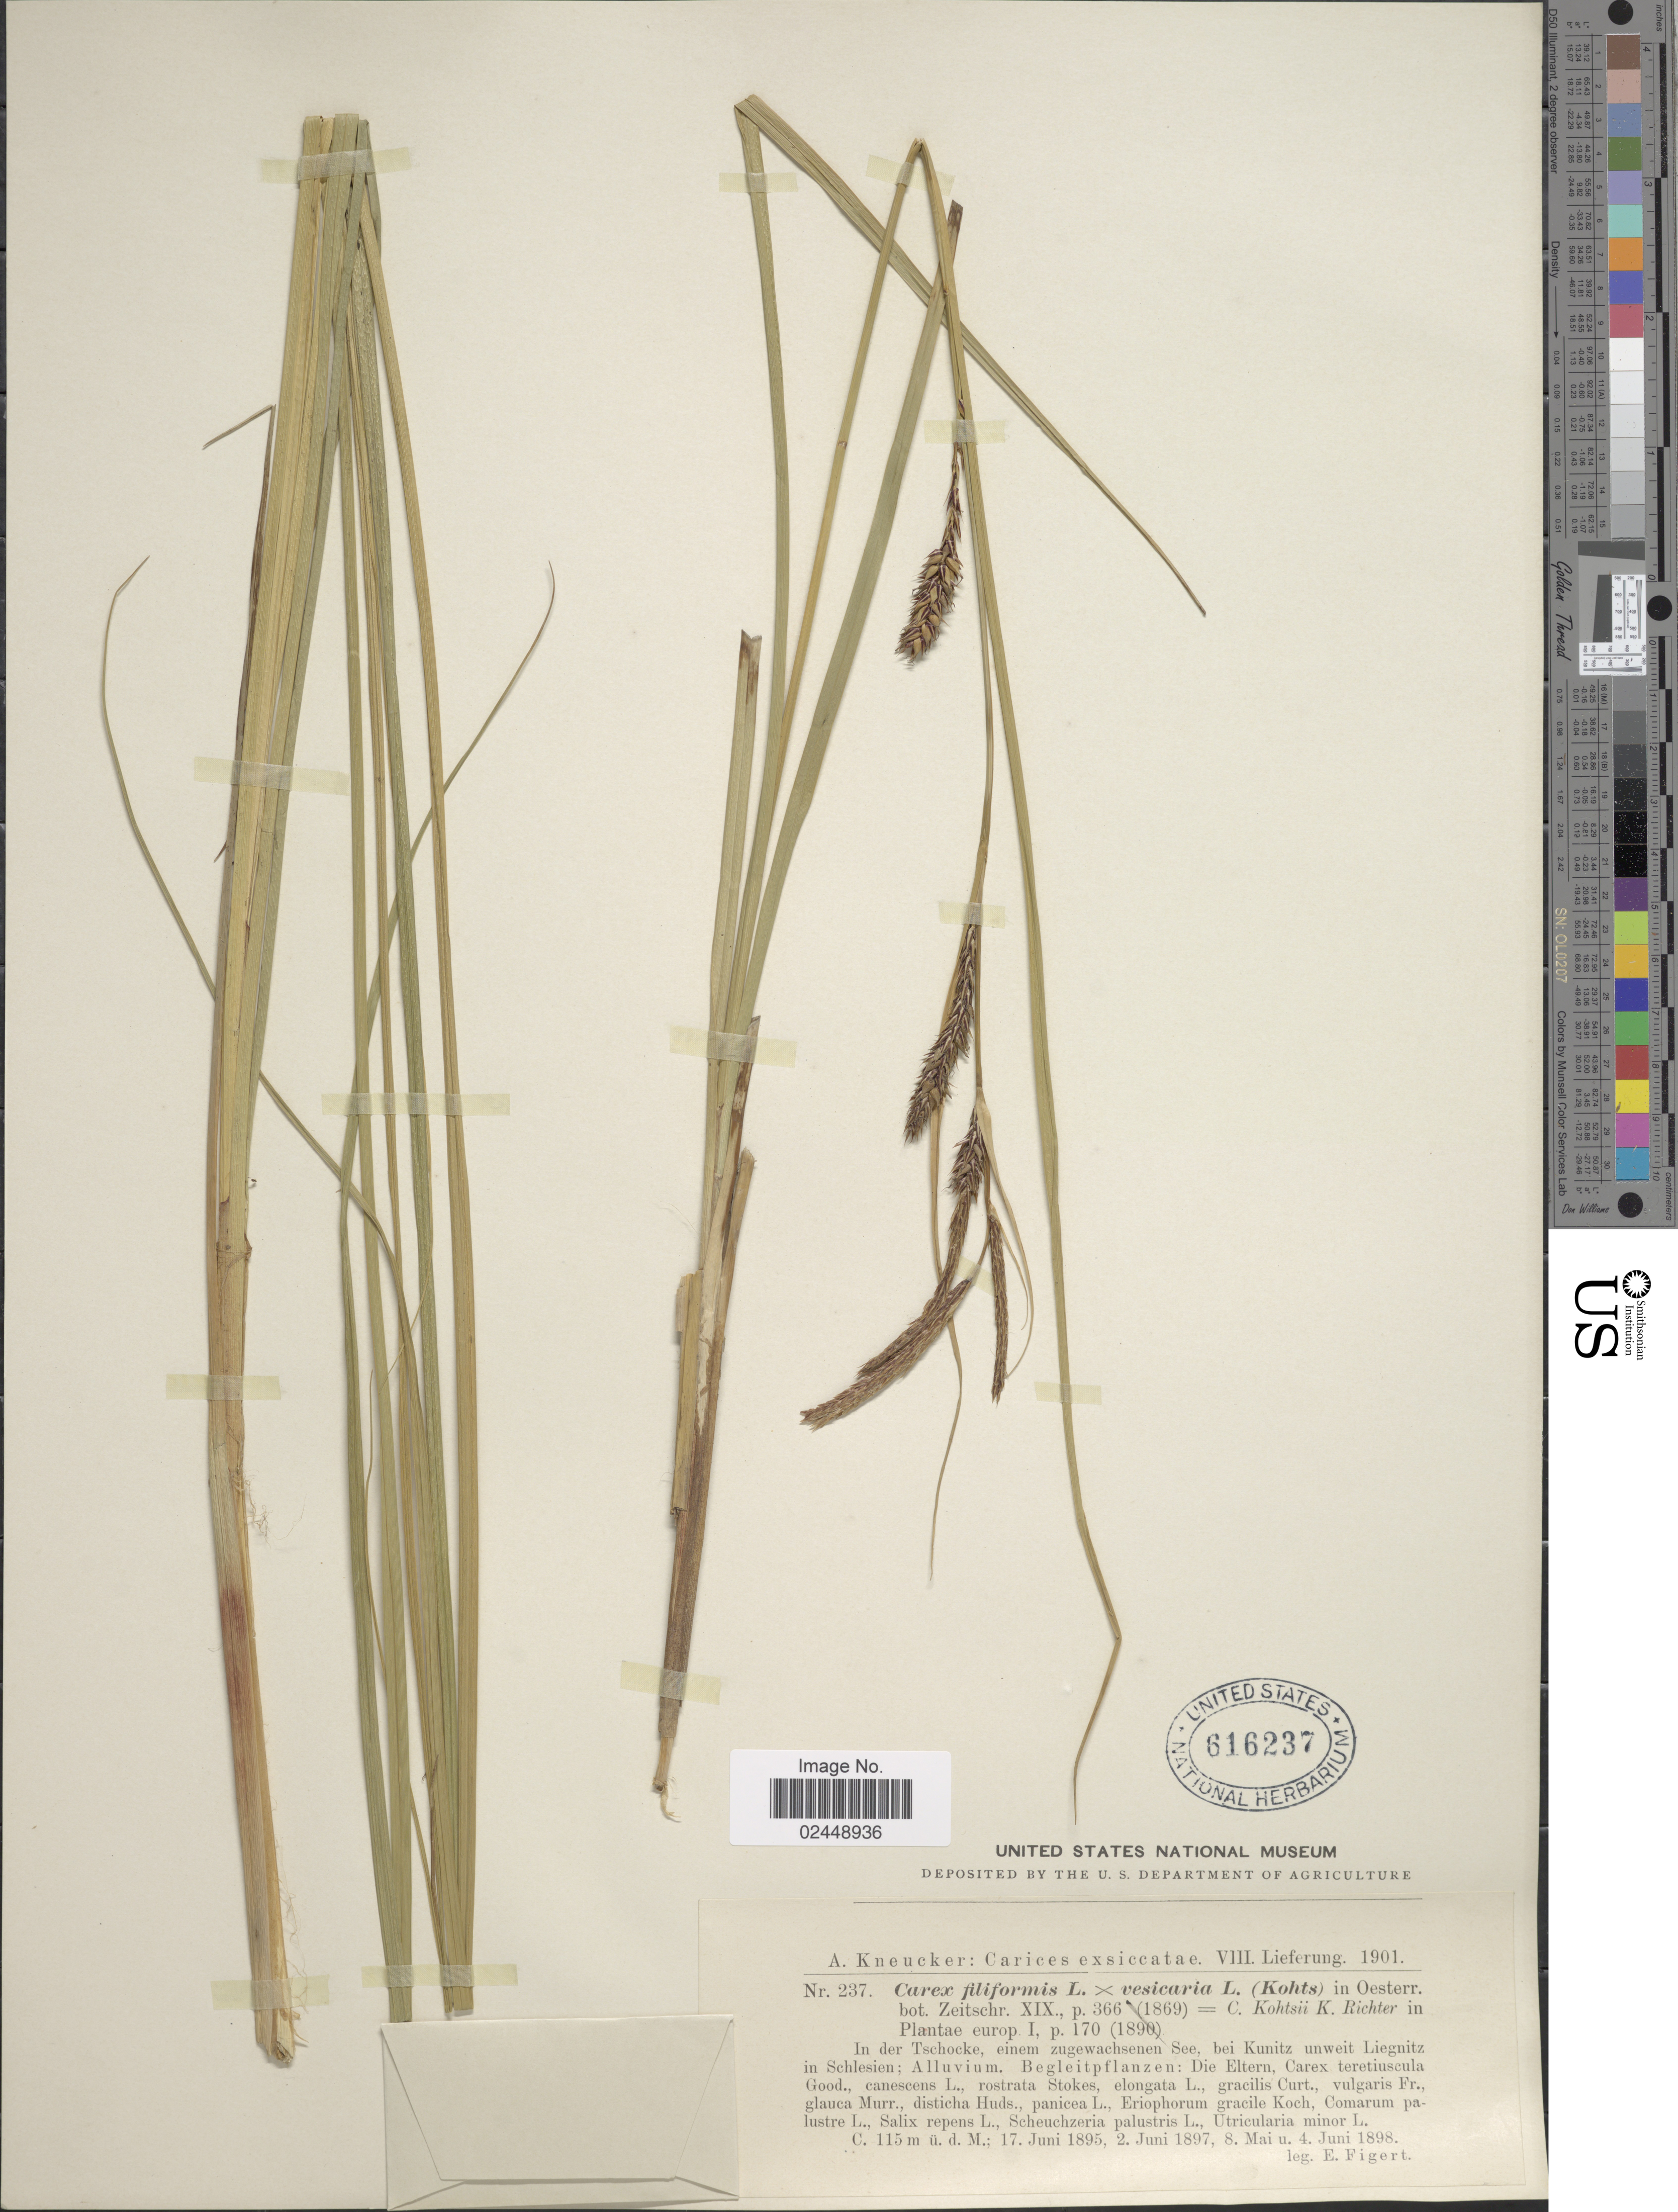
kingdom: Plantae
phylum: Tracheophyta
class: Liliopsida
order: Poales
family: Cyperaceae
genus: Carex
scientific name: Carex lasiocarpa var. lasiocarpa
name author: Ehrh.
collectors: E. Figert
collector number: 237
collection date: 1895-06-17/1898-06-04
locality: In der Tschocke, einem zugewachsenen See, bei Kunitz unweit Liegnitz in Schlesien: Alluvium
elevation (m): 115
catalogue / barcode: US 616237